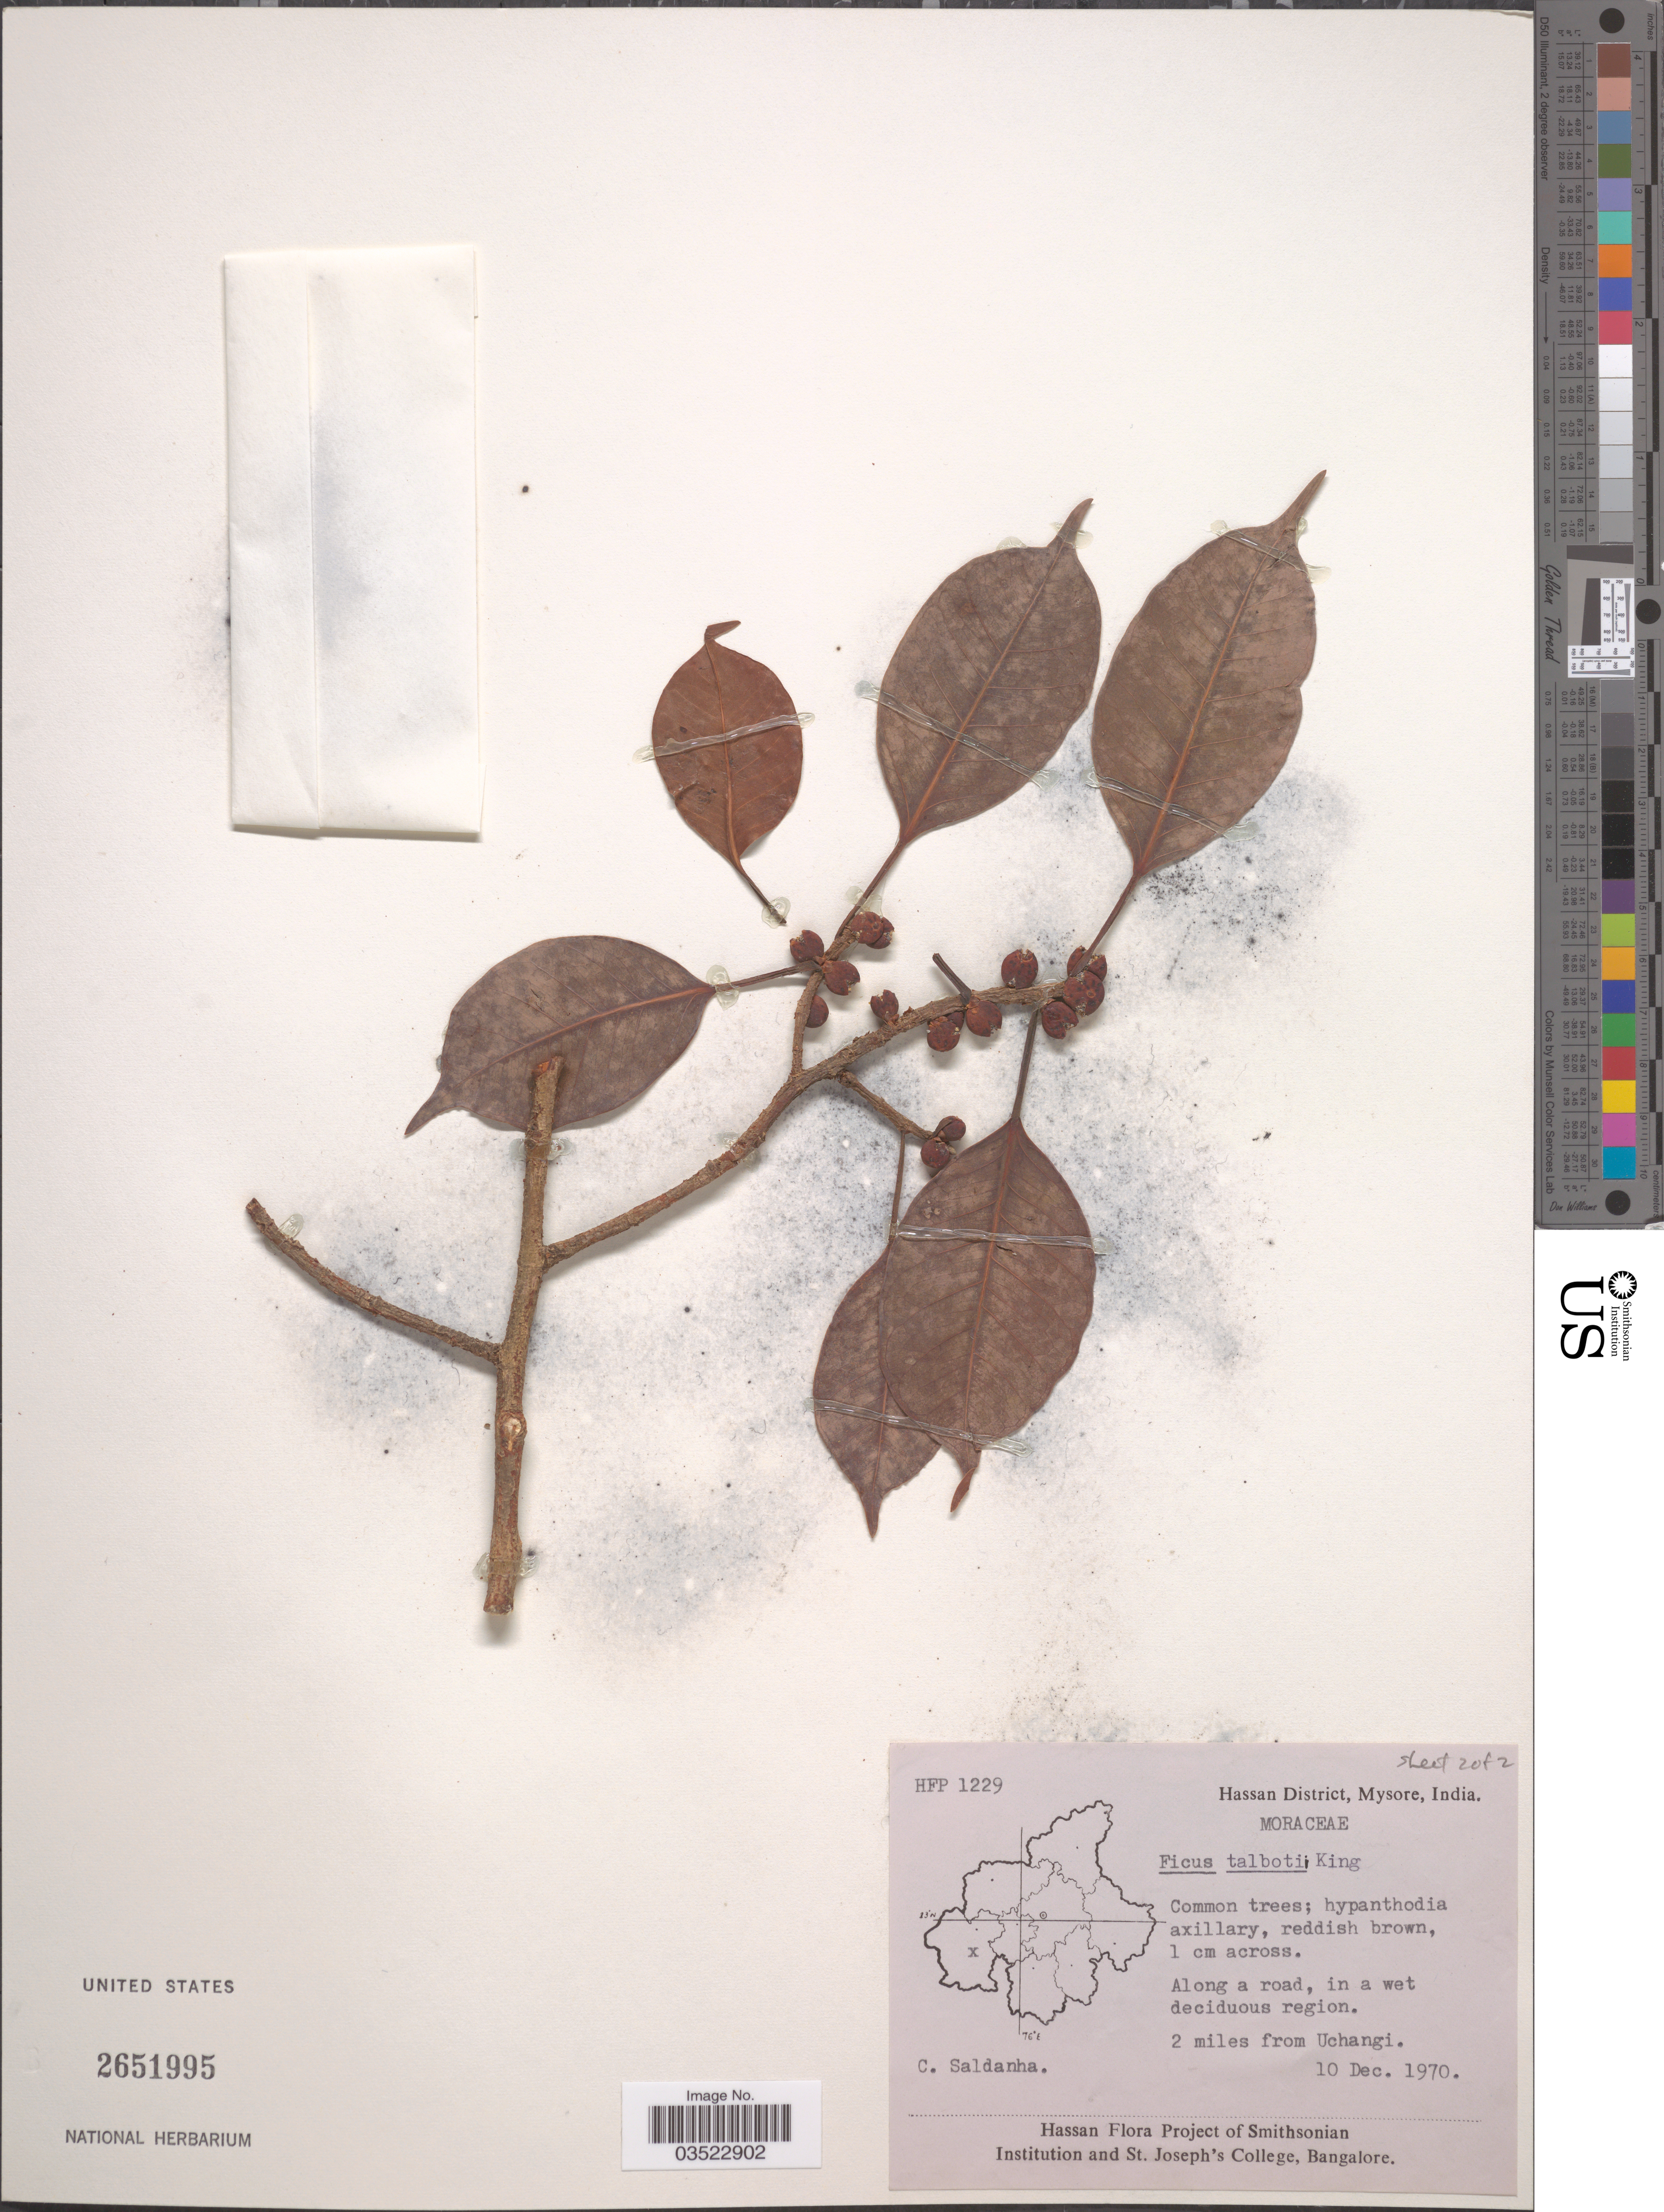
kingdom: Plantae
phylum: Tracheophyta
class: Magnoliopsida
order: Rosales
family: Moraceae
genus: Ficus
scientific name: Ficus talbotii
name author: King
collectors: C. Saldanha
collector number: HFP1229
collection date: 1970-12-10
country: India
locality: Hassan District, Mysore. 2 miles from Uchangi.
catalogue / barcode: US 2651995